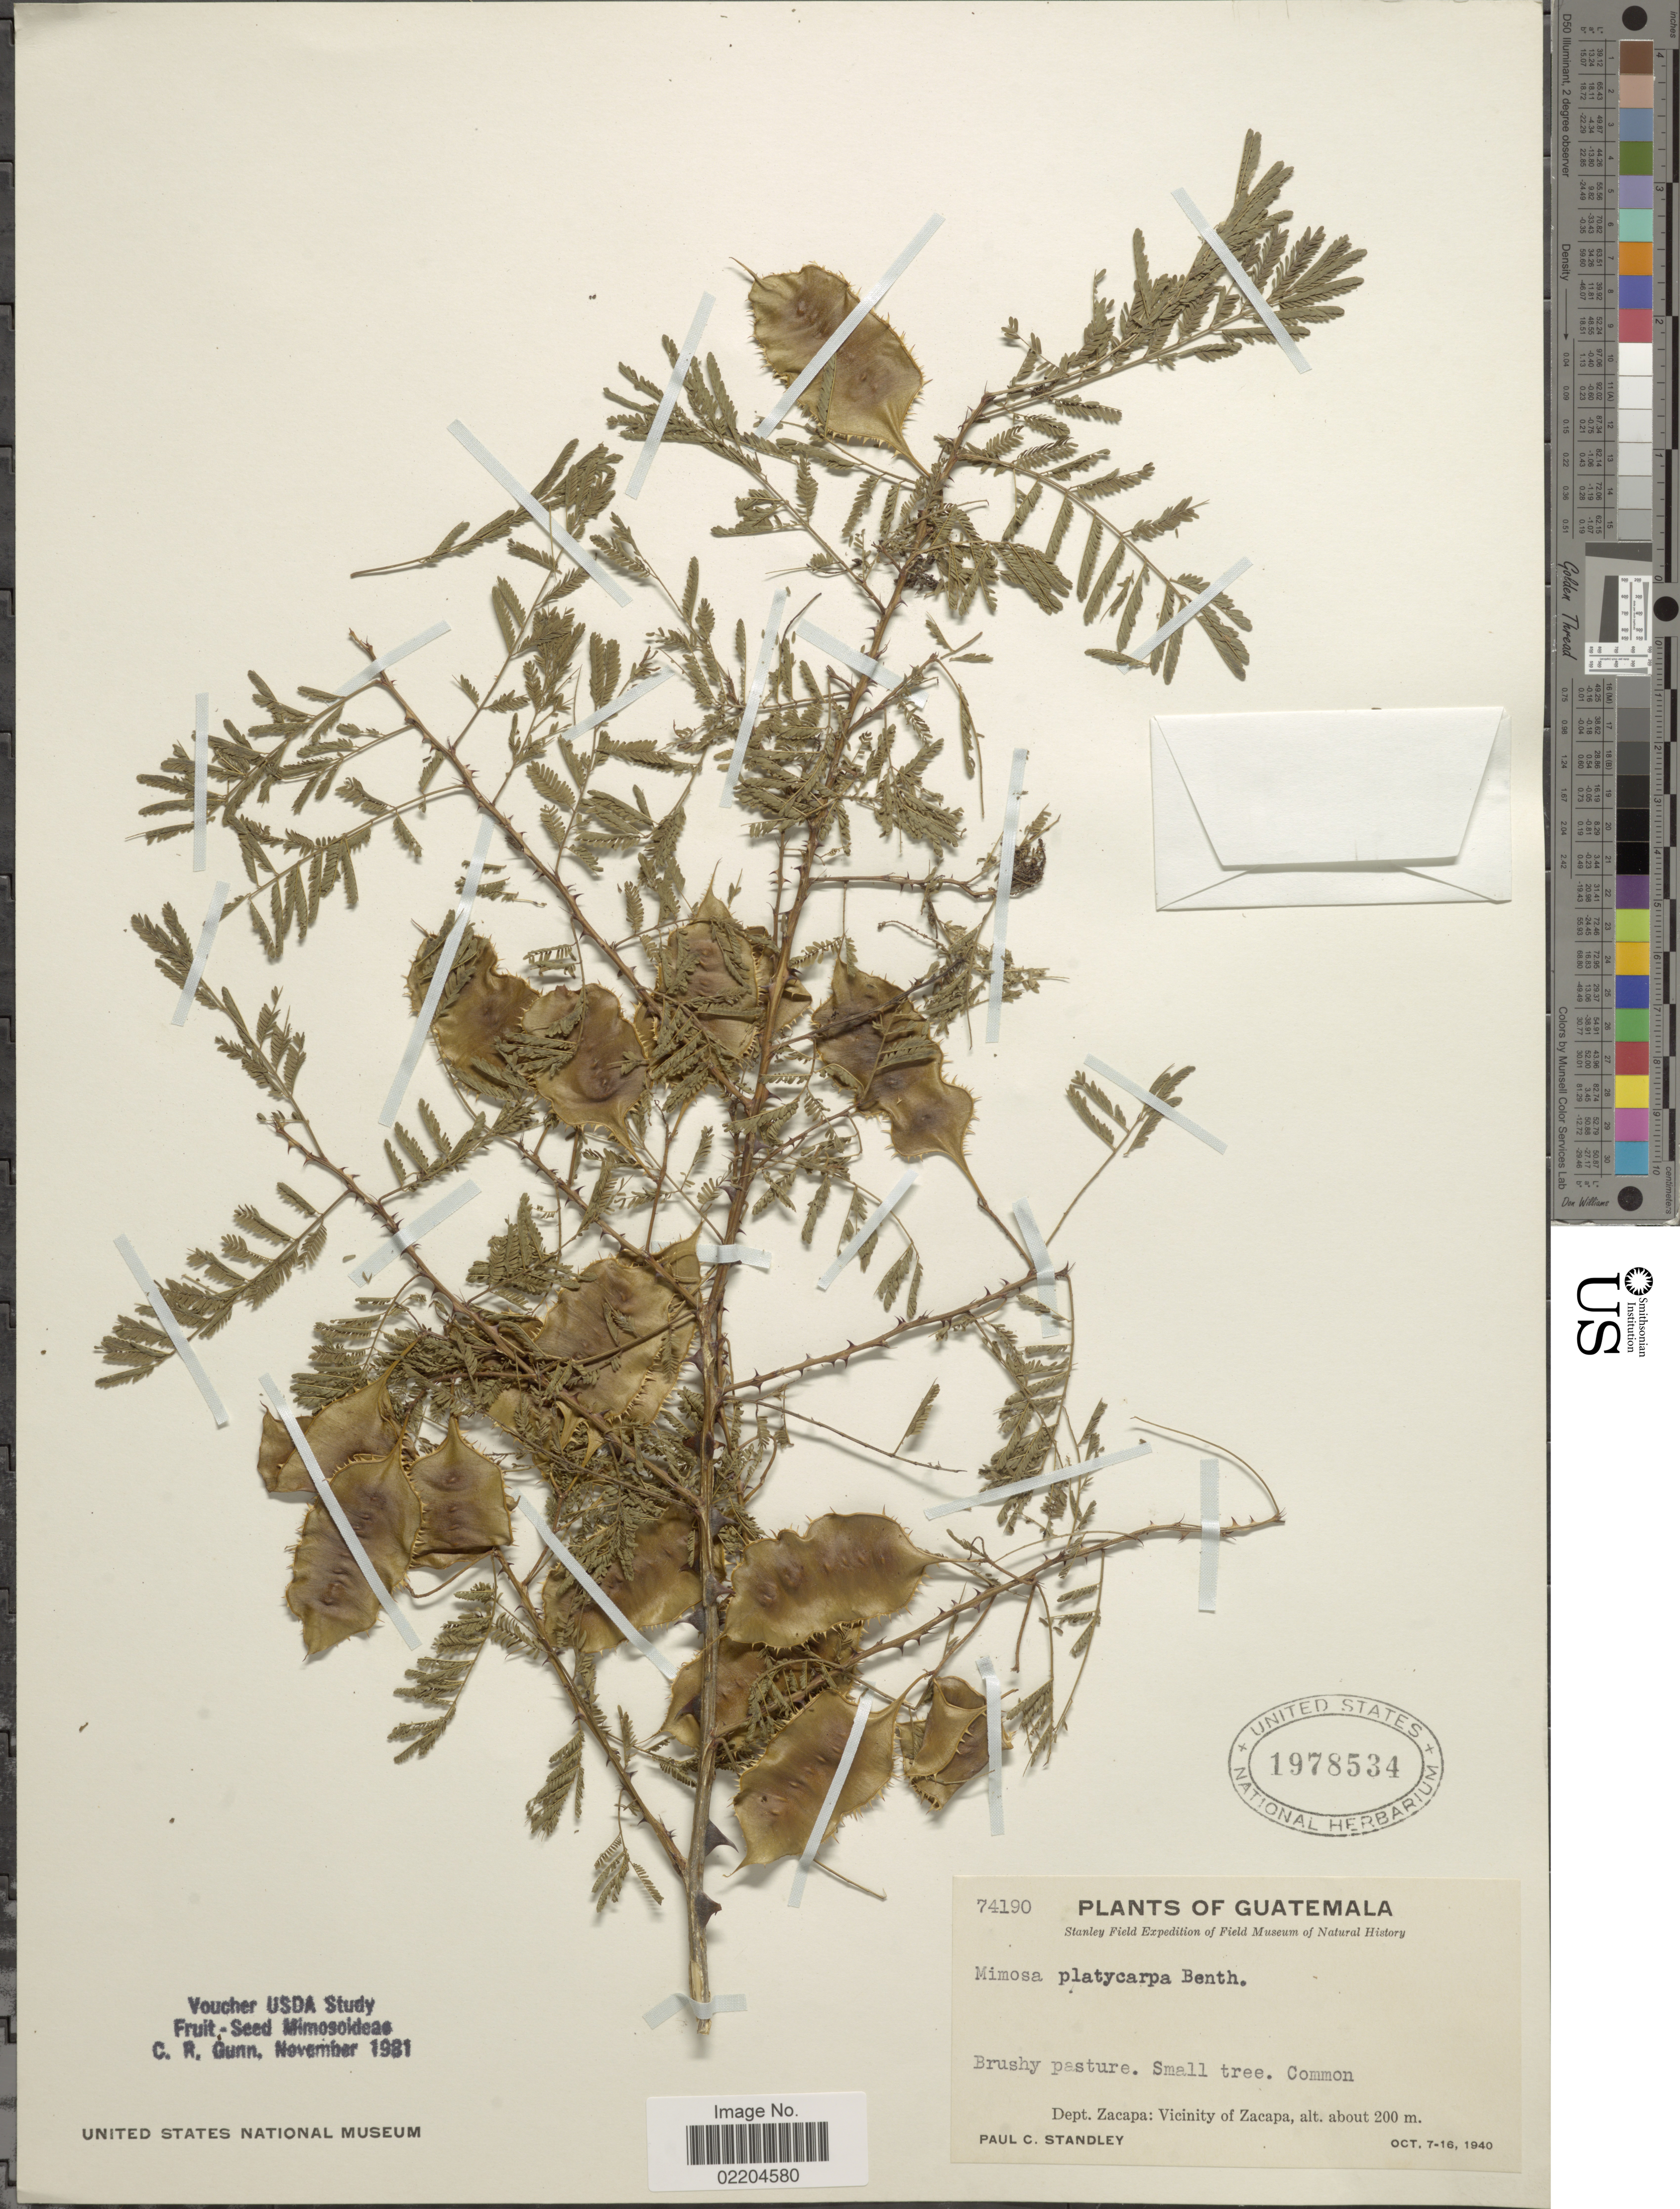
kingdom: Plantae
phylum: Tracheophyta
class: Magnoliopsida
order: Fabales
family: Fabaceae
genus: Mimosa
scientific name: Mimosa platycarpa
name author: Benth.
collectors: P. C. Standley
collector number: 74190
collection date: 1940-10-07/1940-10-16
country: Guatemala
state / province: Zacapa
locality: Guatamala. Dept. Zacapa: Vicinity of Zacapa.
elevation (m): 200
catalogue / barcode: US 1978534